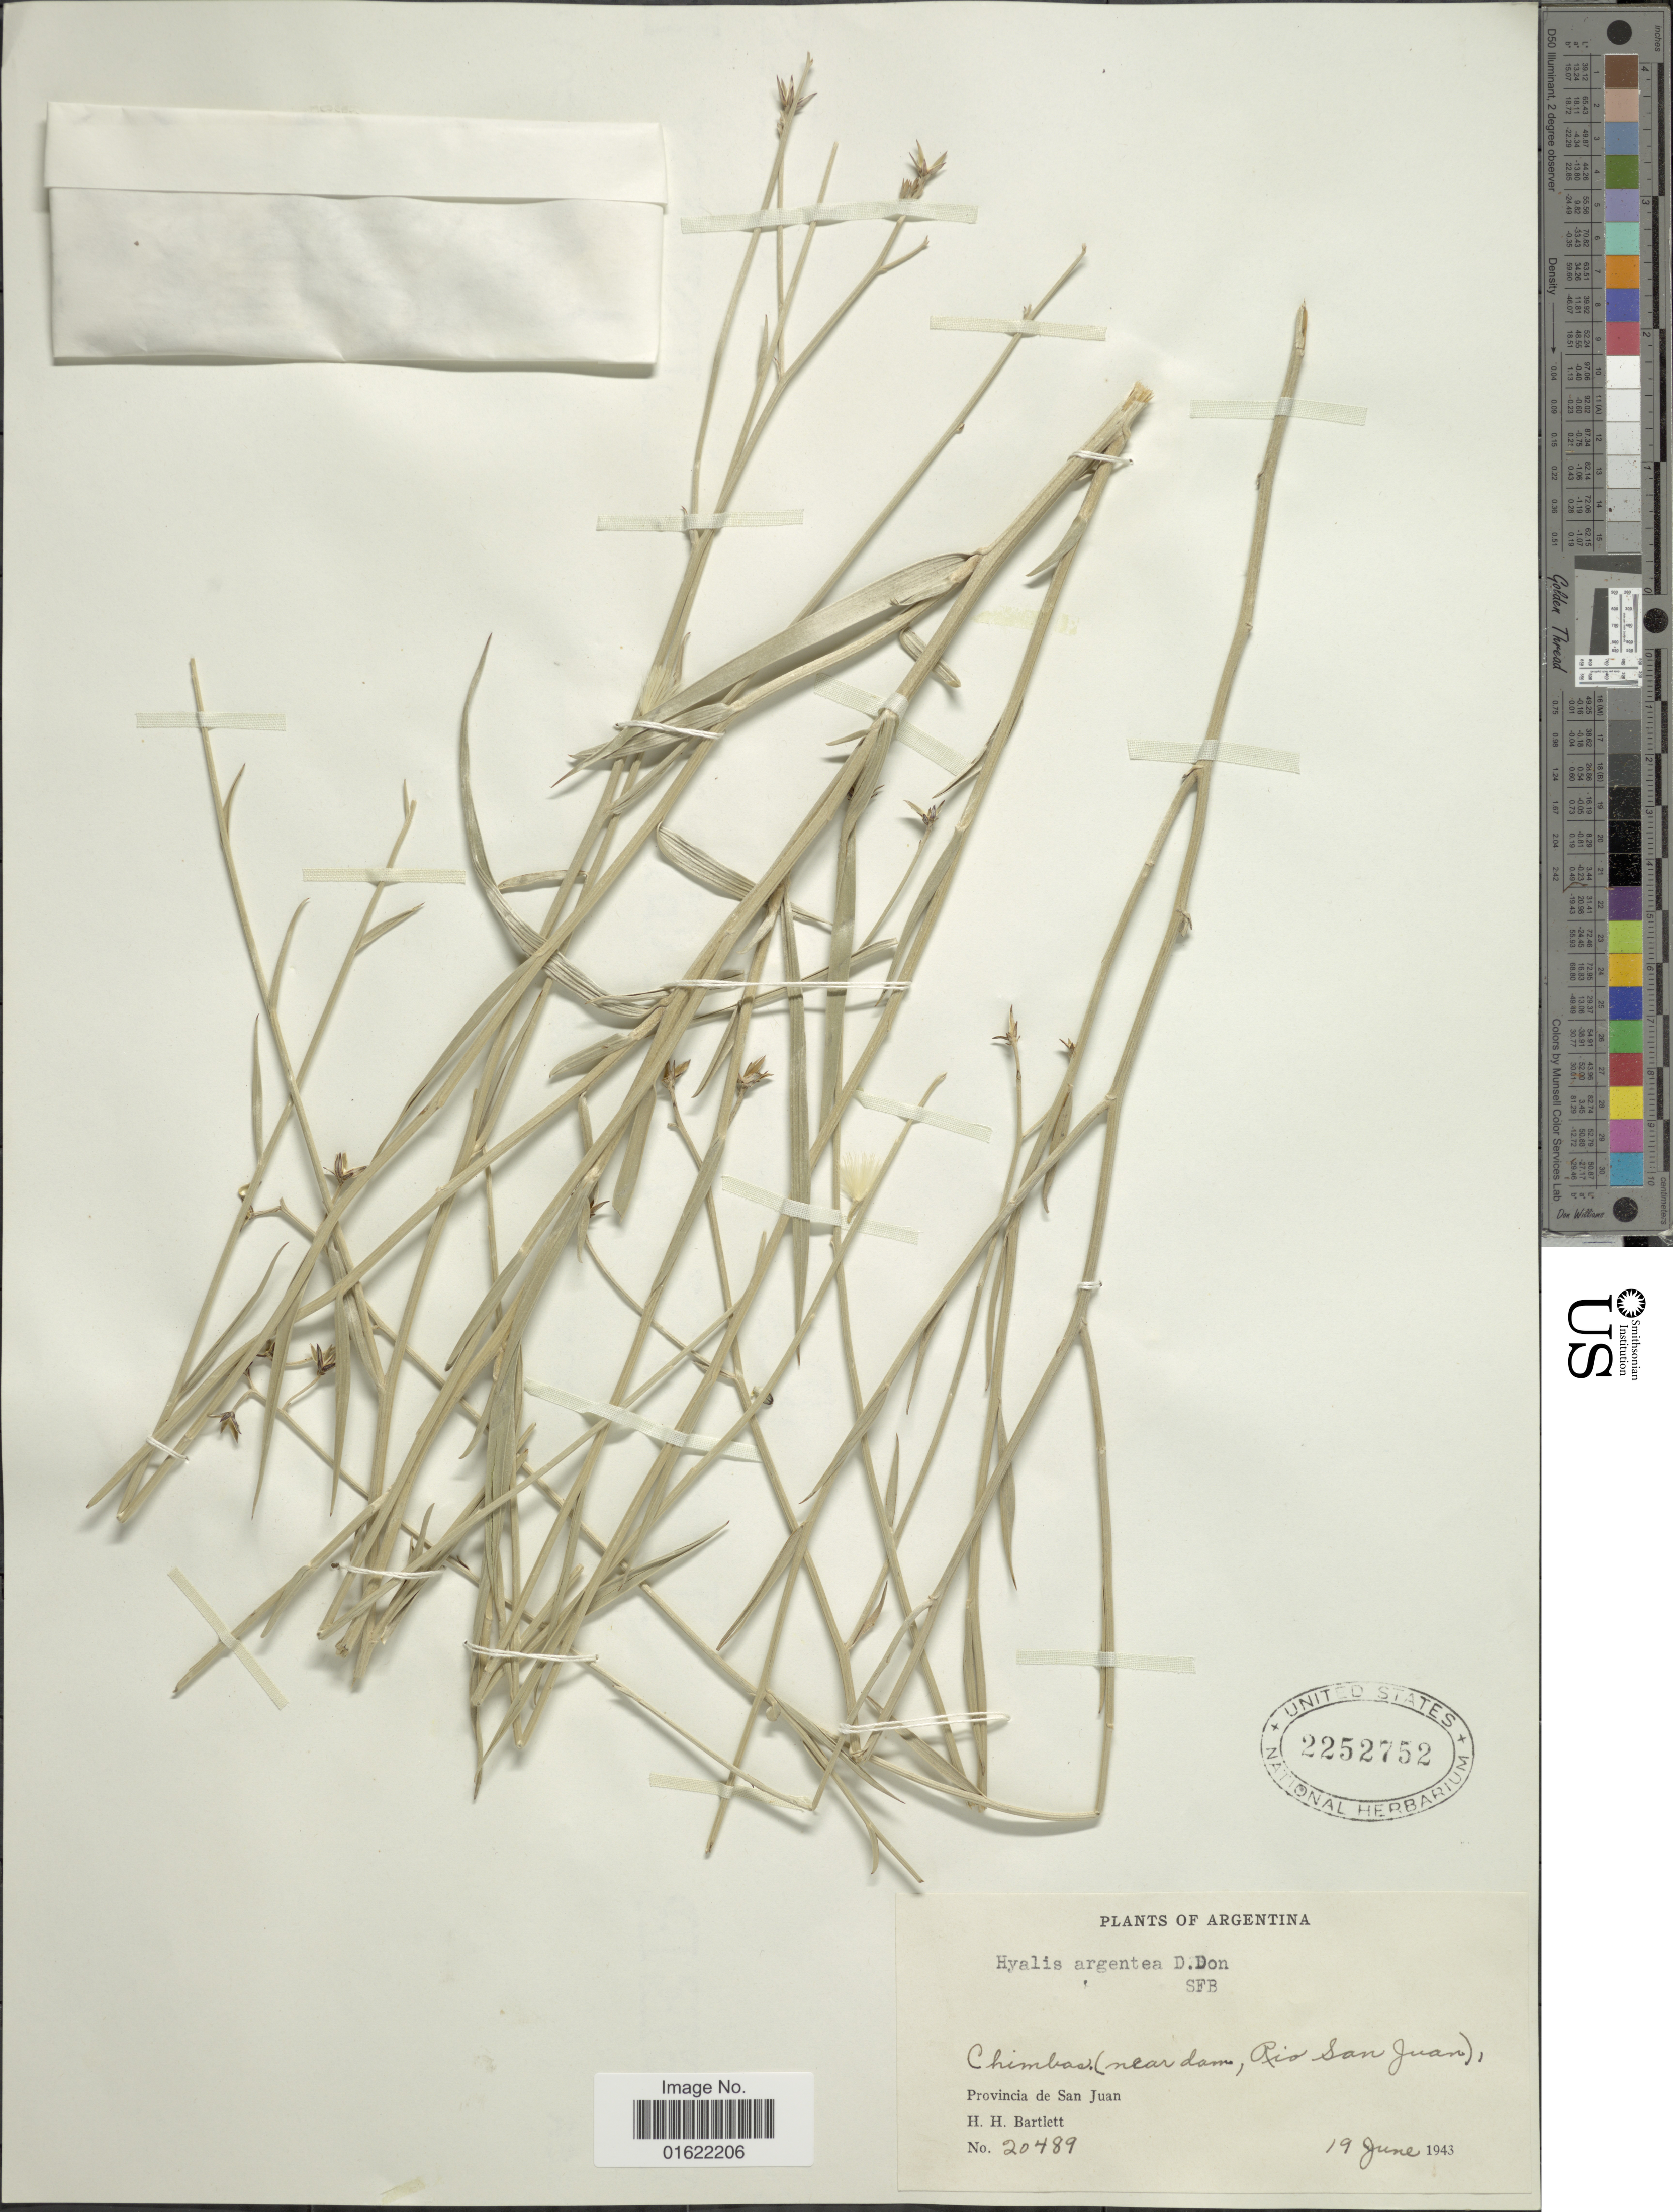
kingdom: Plantae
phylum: Tracheophyta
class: Magnoliopsida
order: Asterales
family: Asteraceae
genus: Hyalis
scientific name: Hyalis argentea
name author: D. Don ex Hook. & Arn.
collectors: H. H. Bartlett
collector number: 20489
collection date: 1943-06-19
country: Argentina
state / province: San Juan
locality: Chimbas (near dam, Rio San Juan), Provincia de San Juan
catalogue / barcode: US 2252752